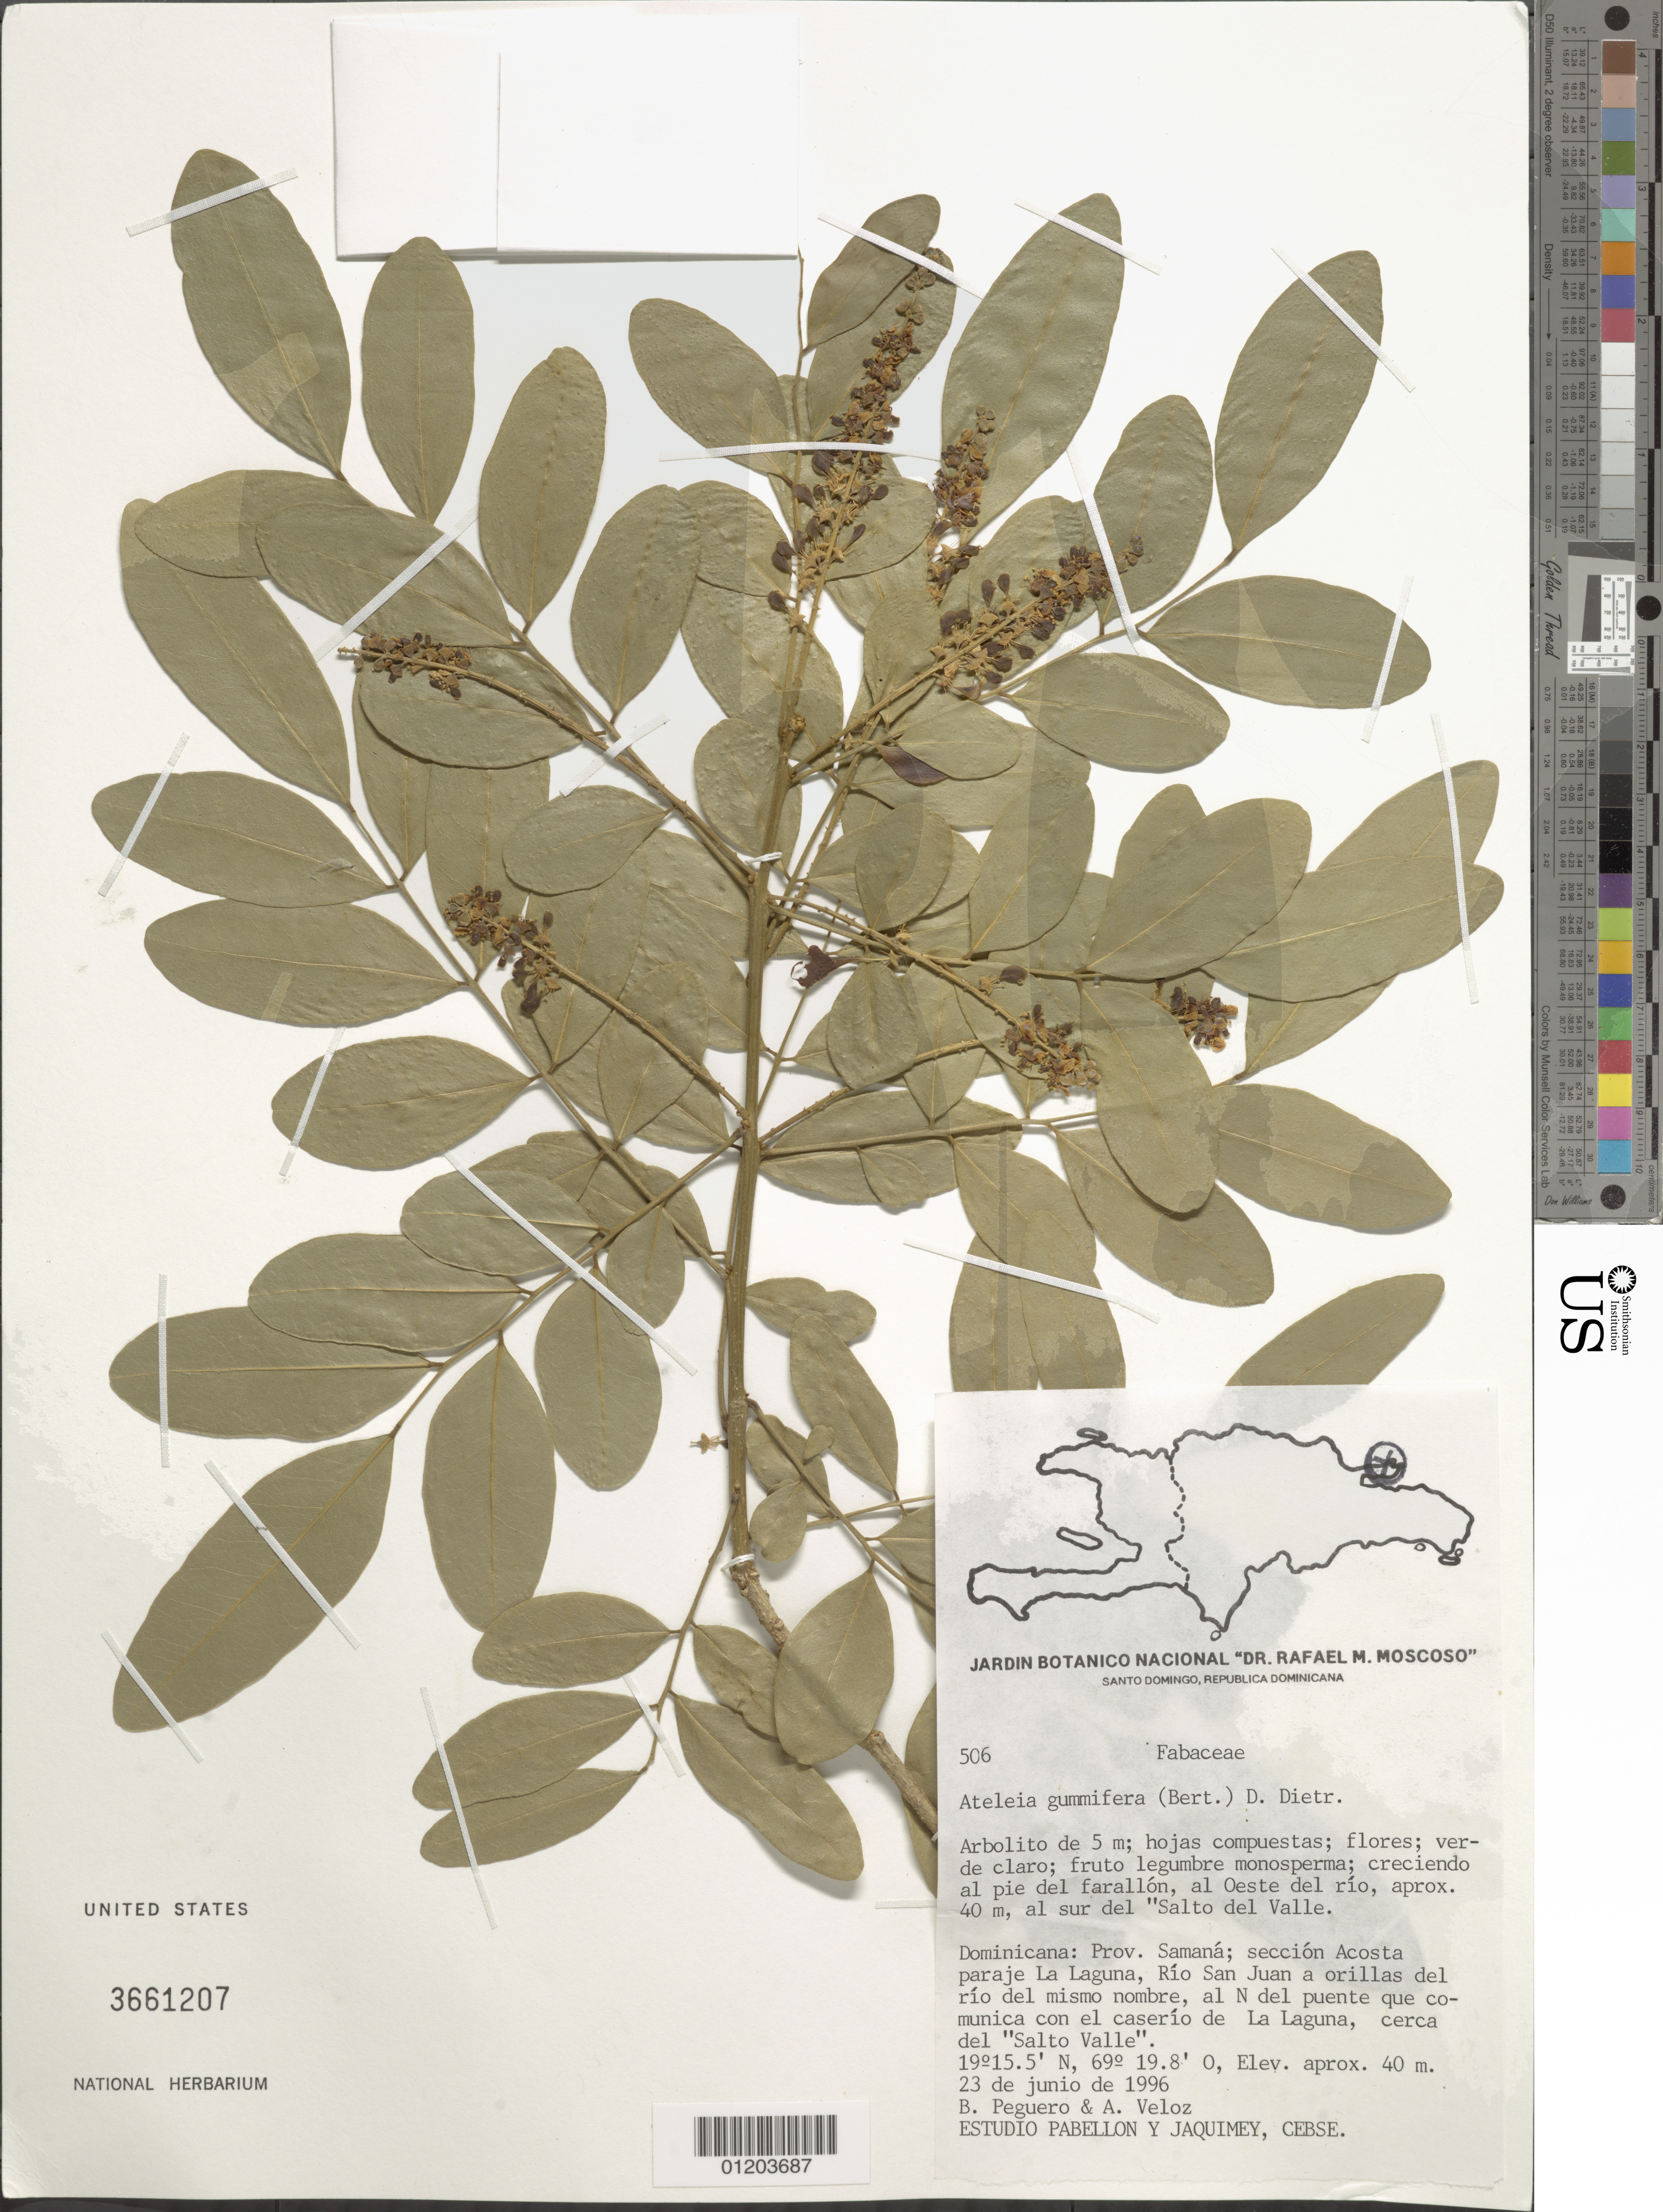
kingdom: Plantae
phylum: Tracheophyta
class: Magnoliopsida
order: Fabales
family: Fabaceae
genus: Ateleia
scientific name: Ateleia gummifera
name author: (Bertero ex DC.) D. Dietr.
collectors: B. Peguero & A. Veloz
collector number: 506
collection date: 1996-06-23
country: Dominican Republic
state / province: Samaná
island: Hispaniola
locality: Sección: Acosta paraje La Laguna, Río San Juan a orillas del río del mismo nombre, al N del puente que cominica con el caserío de La Laguna, cerca del "Salto Valle". Al Oeste del río, aprox. 40 m, al sur del "Salto del Valle.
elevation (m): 40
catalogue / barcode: US 3661207